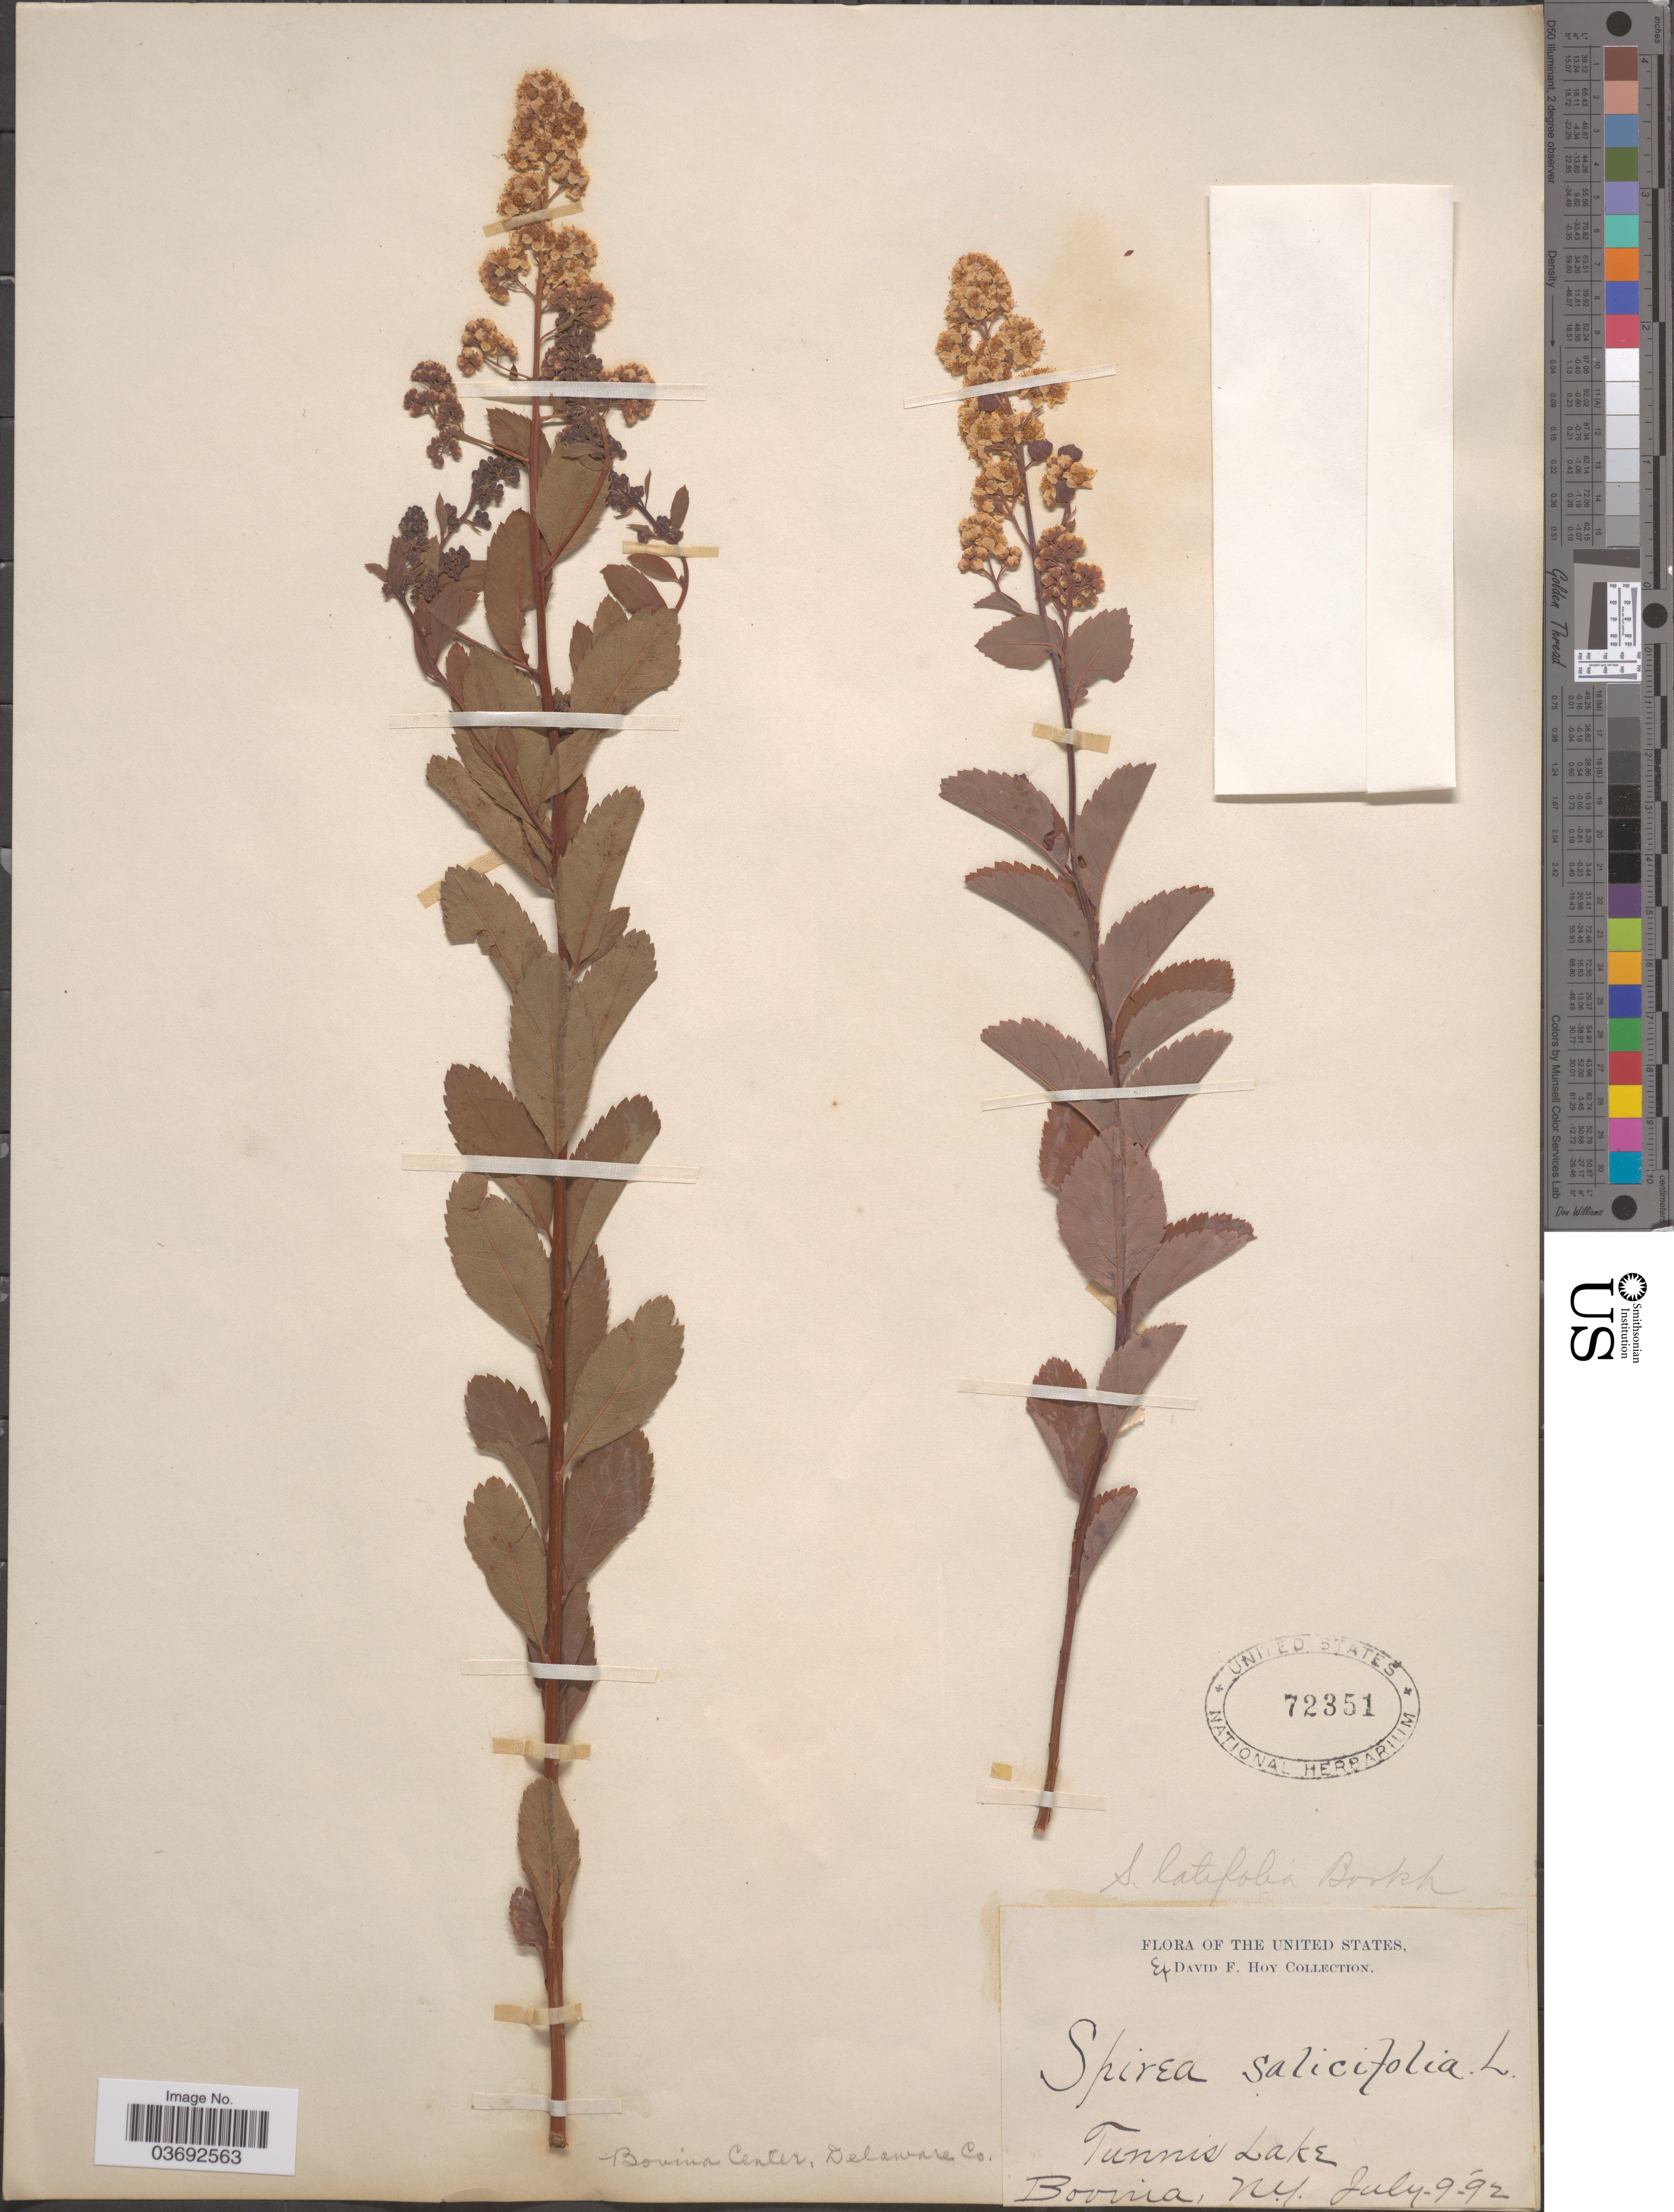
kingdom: Plantae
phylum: Tracheophyta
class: Magnoliopsida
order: Rosales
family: Rosaceae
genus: Spiraea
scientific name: Spiraea latifolia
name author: Borkh.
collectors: D. Hoy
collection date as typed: Transcribed d/m/y: 9/7/92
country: United States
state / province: New York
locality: Tunnis Lake. Bovina. Bovina Center, Delaware Co.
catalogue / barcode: US 72351